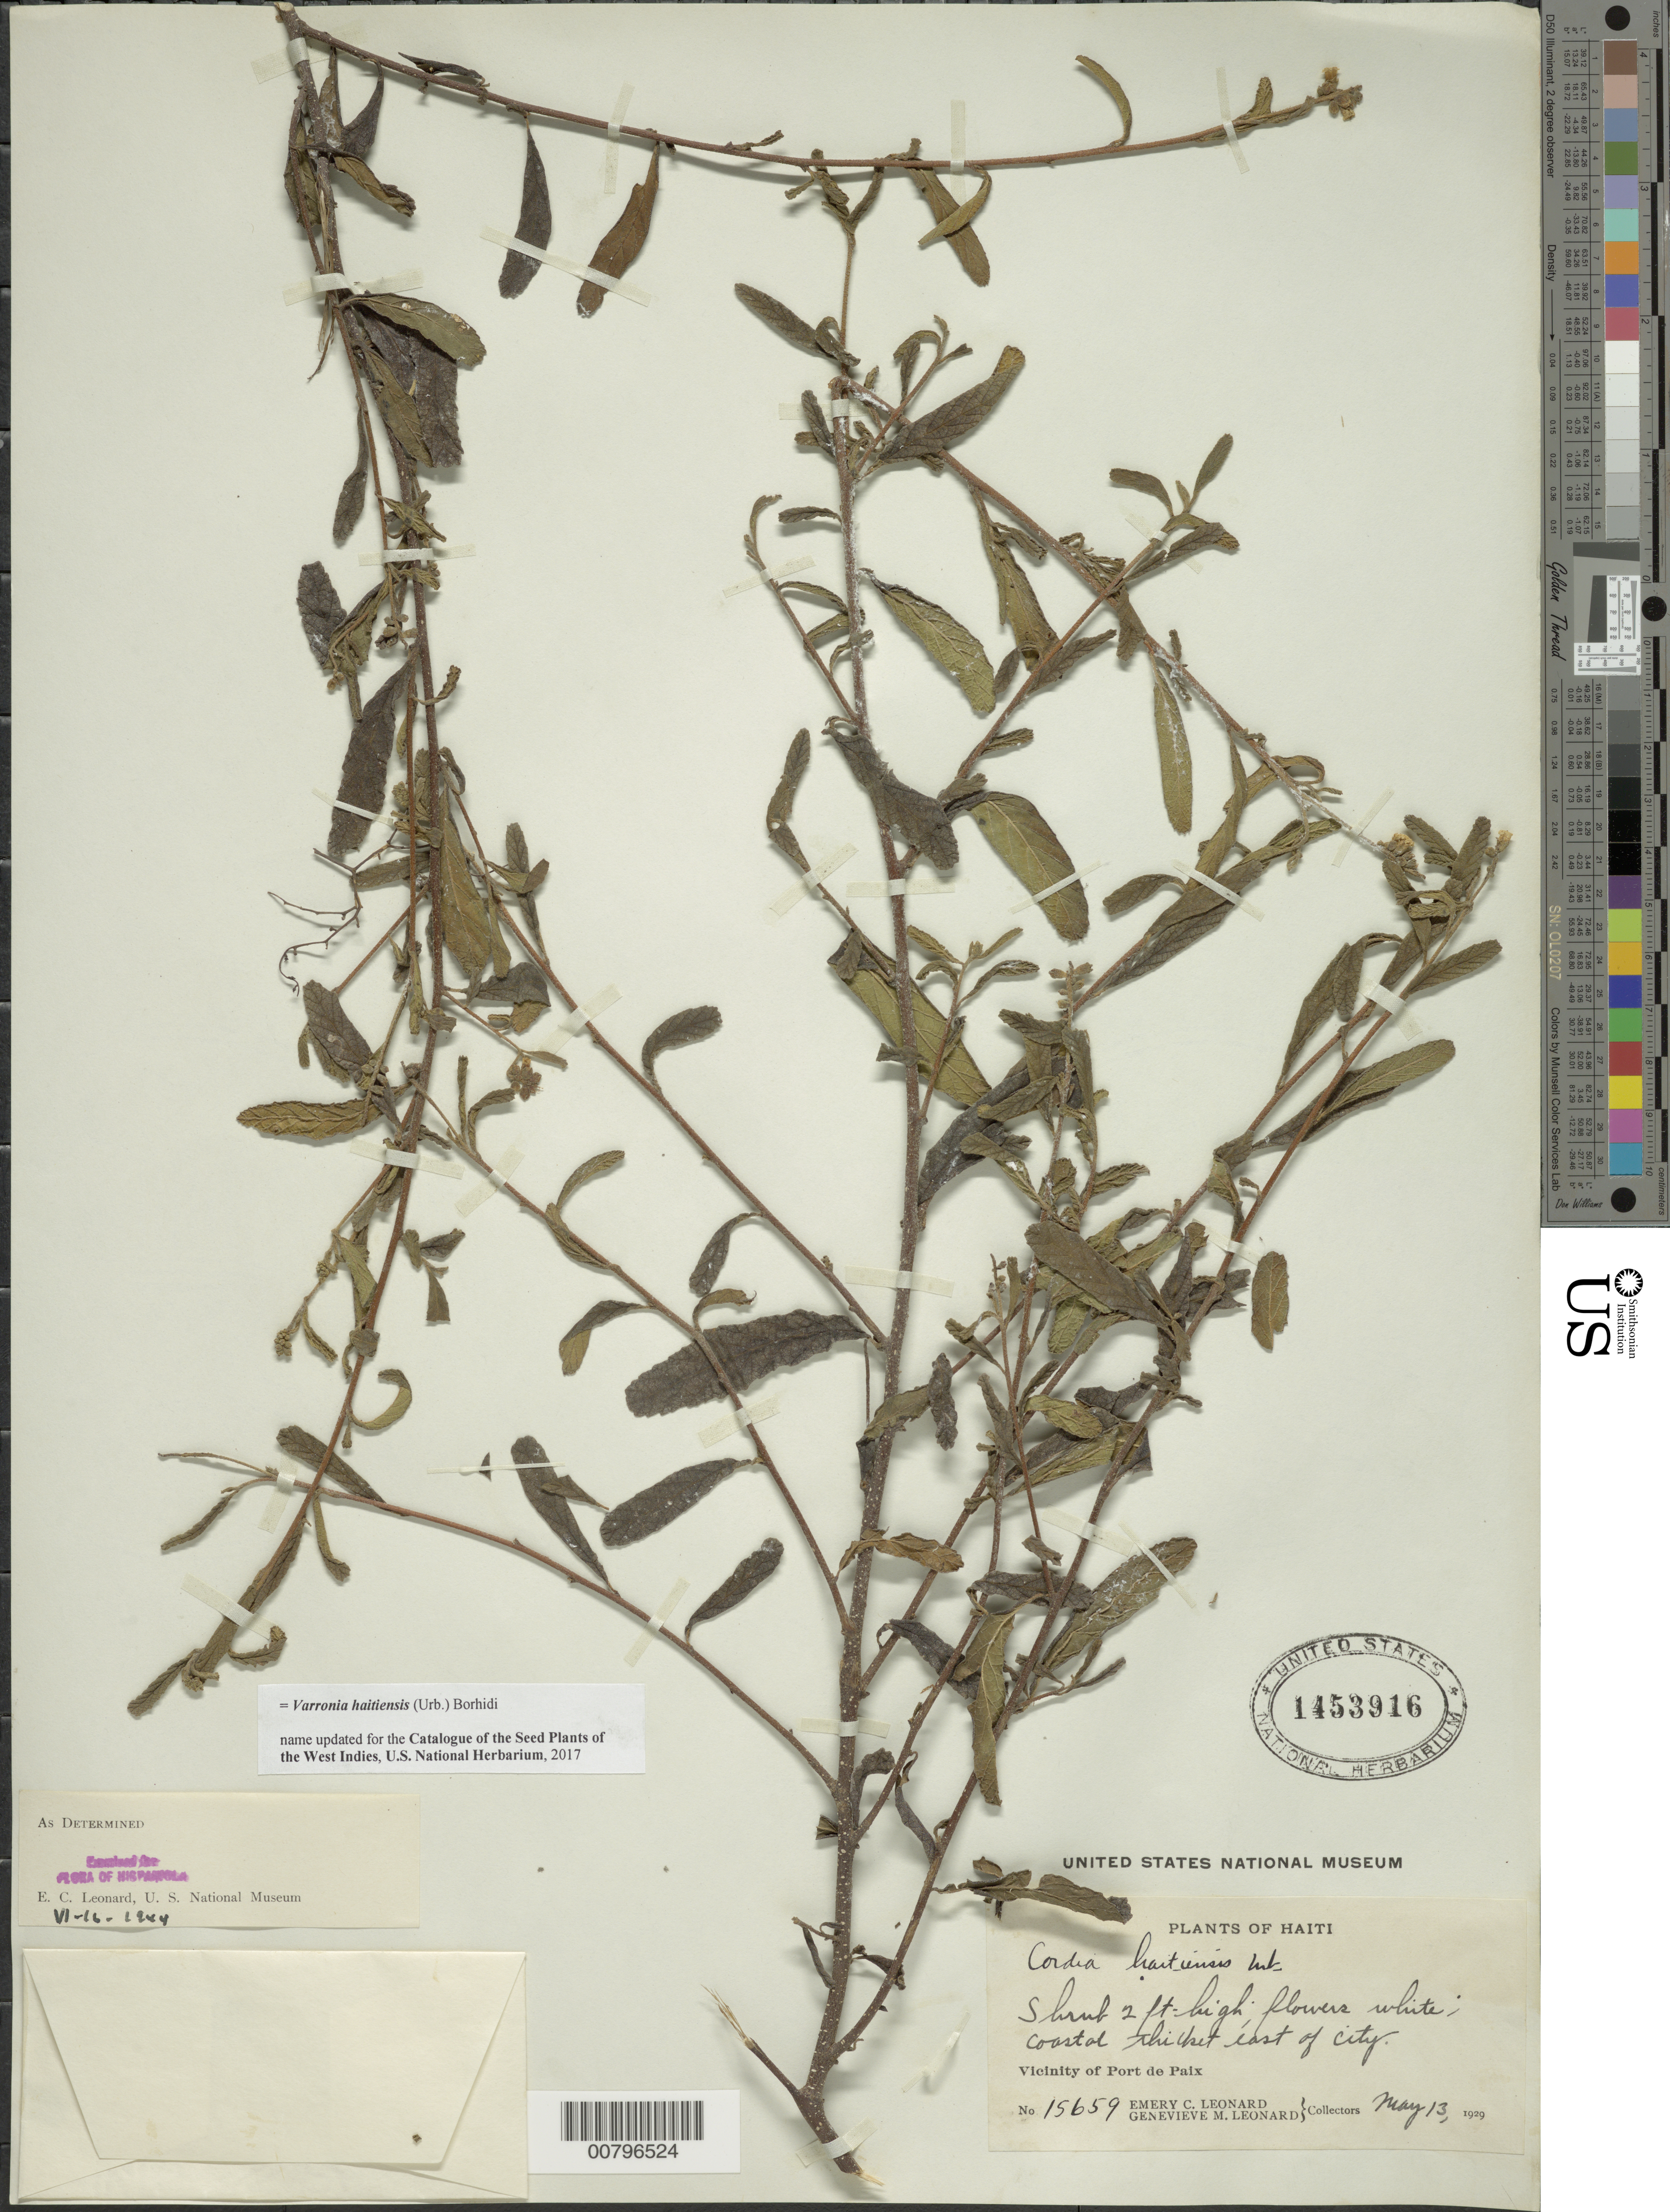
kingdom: Plantae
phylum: Tracheophyta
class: Magnoliopsida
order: Boraginales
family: Cordiaceae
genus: Varronia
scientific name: Varronia haitiensis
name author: (Urb.) Borhidi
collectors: E. C. Leonard & G. M. Leonard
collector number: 15659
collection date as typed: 13 May 1929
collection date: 1929-05-13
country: Haiti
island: Hispaniola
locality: Vicinity of Port de Paix, east of city.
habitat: Coastal thicket.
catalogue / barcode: US 1453916